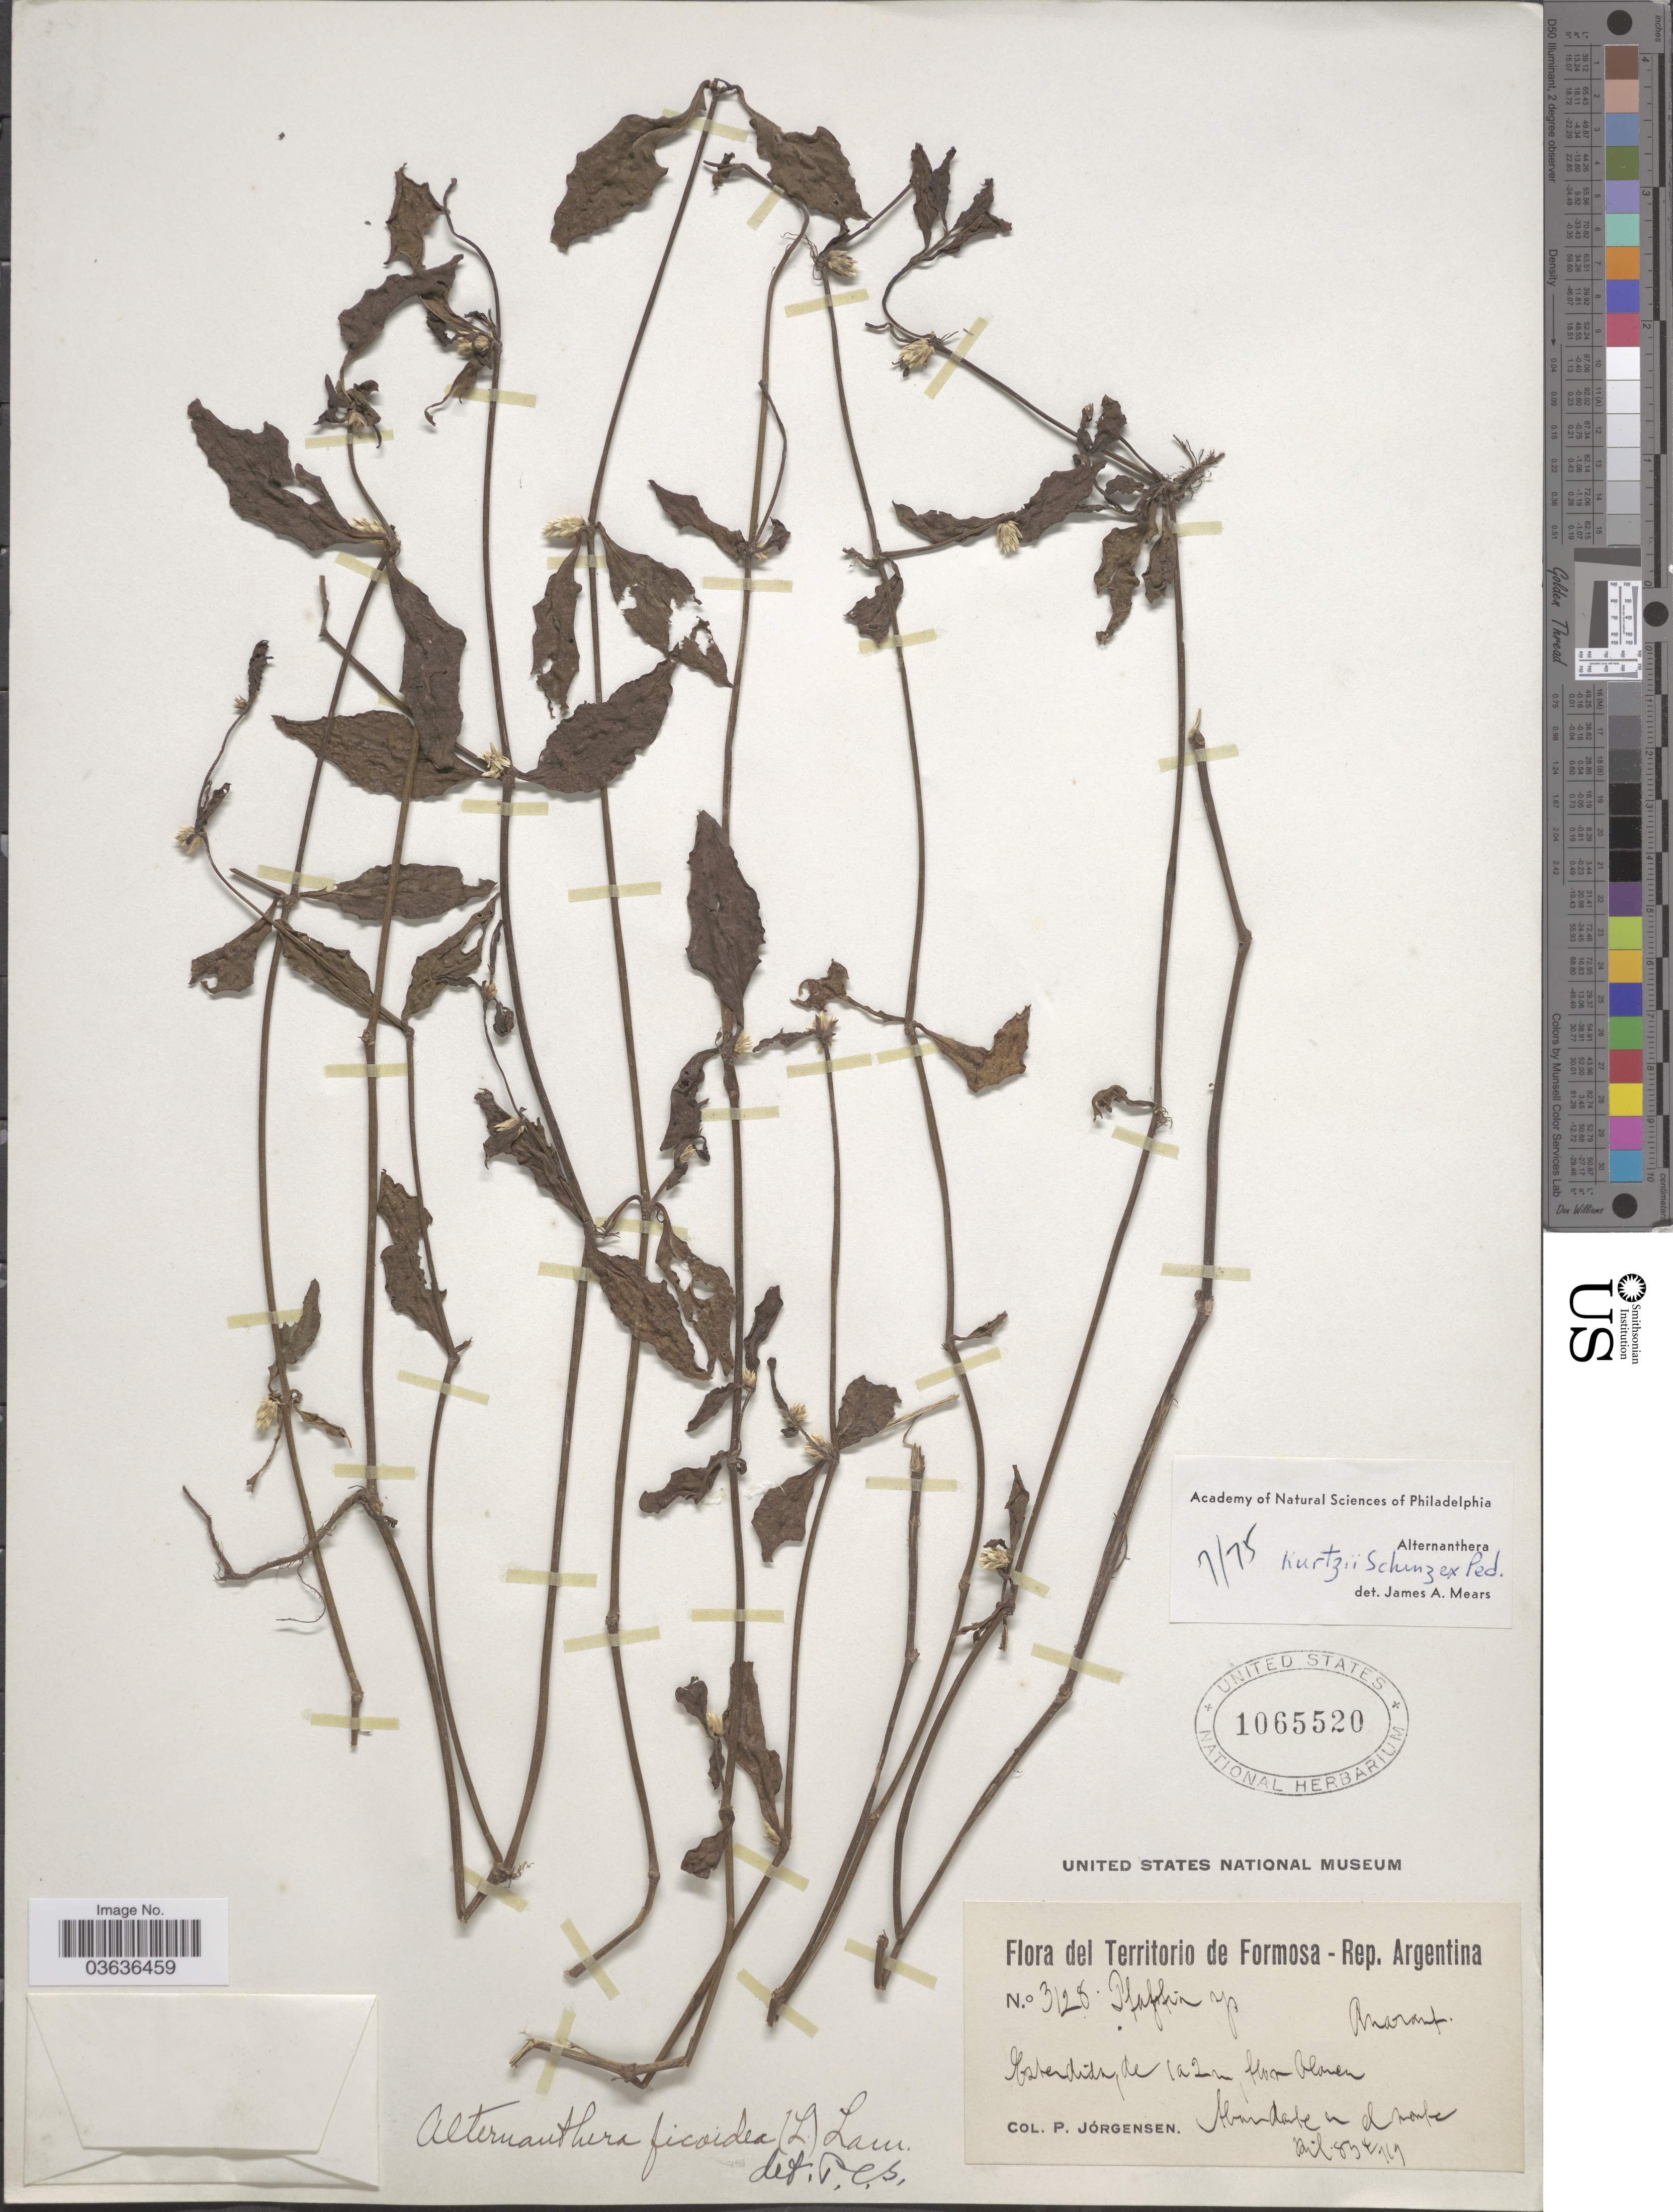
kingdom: Plantae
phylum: Tracheophyta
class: Magnoliopsida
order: Caryophyllales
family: Amaranthaceae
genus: Alternanthera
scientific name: Alternanthera kurtzii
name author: Schinz ex Pederson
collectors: P. Jörgensen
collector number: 3128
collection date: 1983-07-04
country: Argentina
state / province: Formosa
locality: Monte Kil. 83.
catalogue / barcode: US 1065520